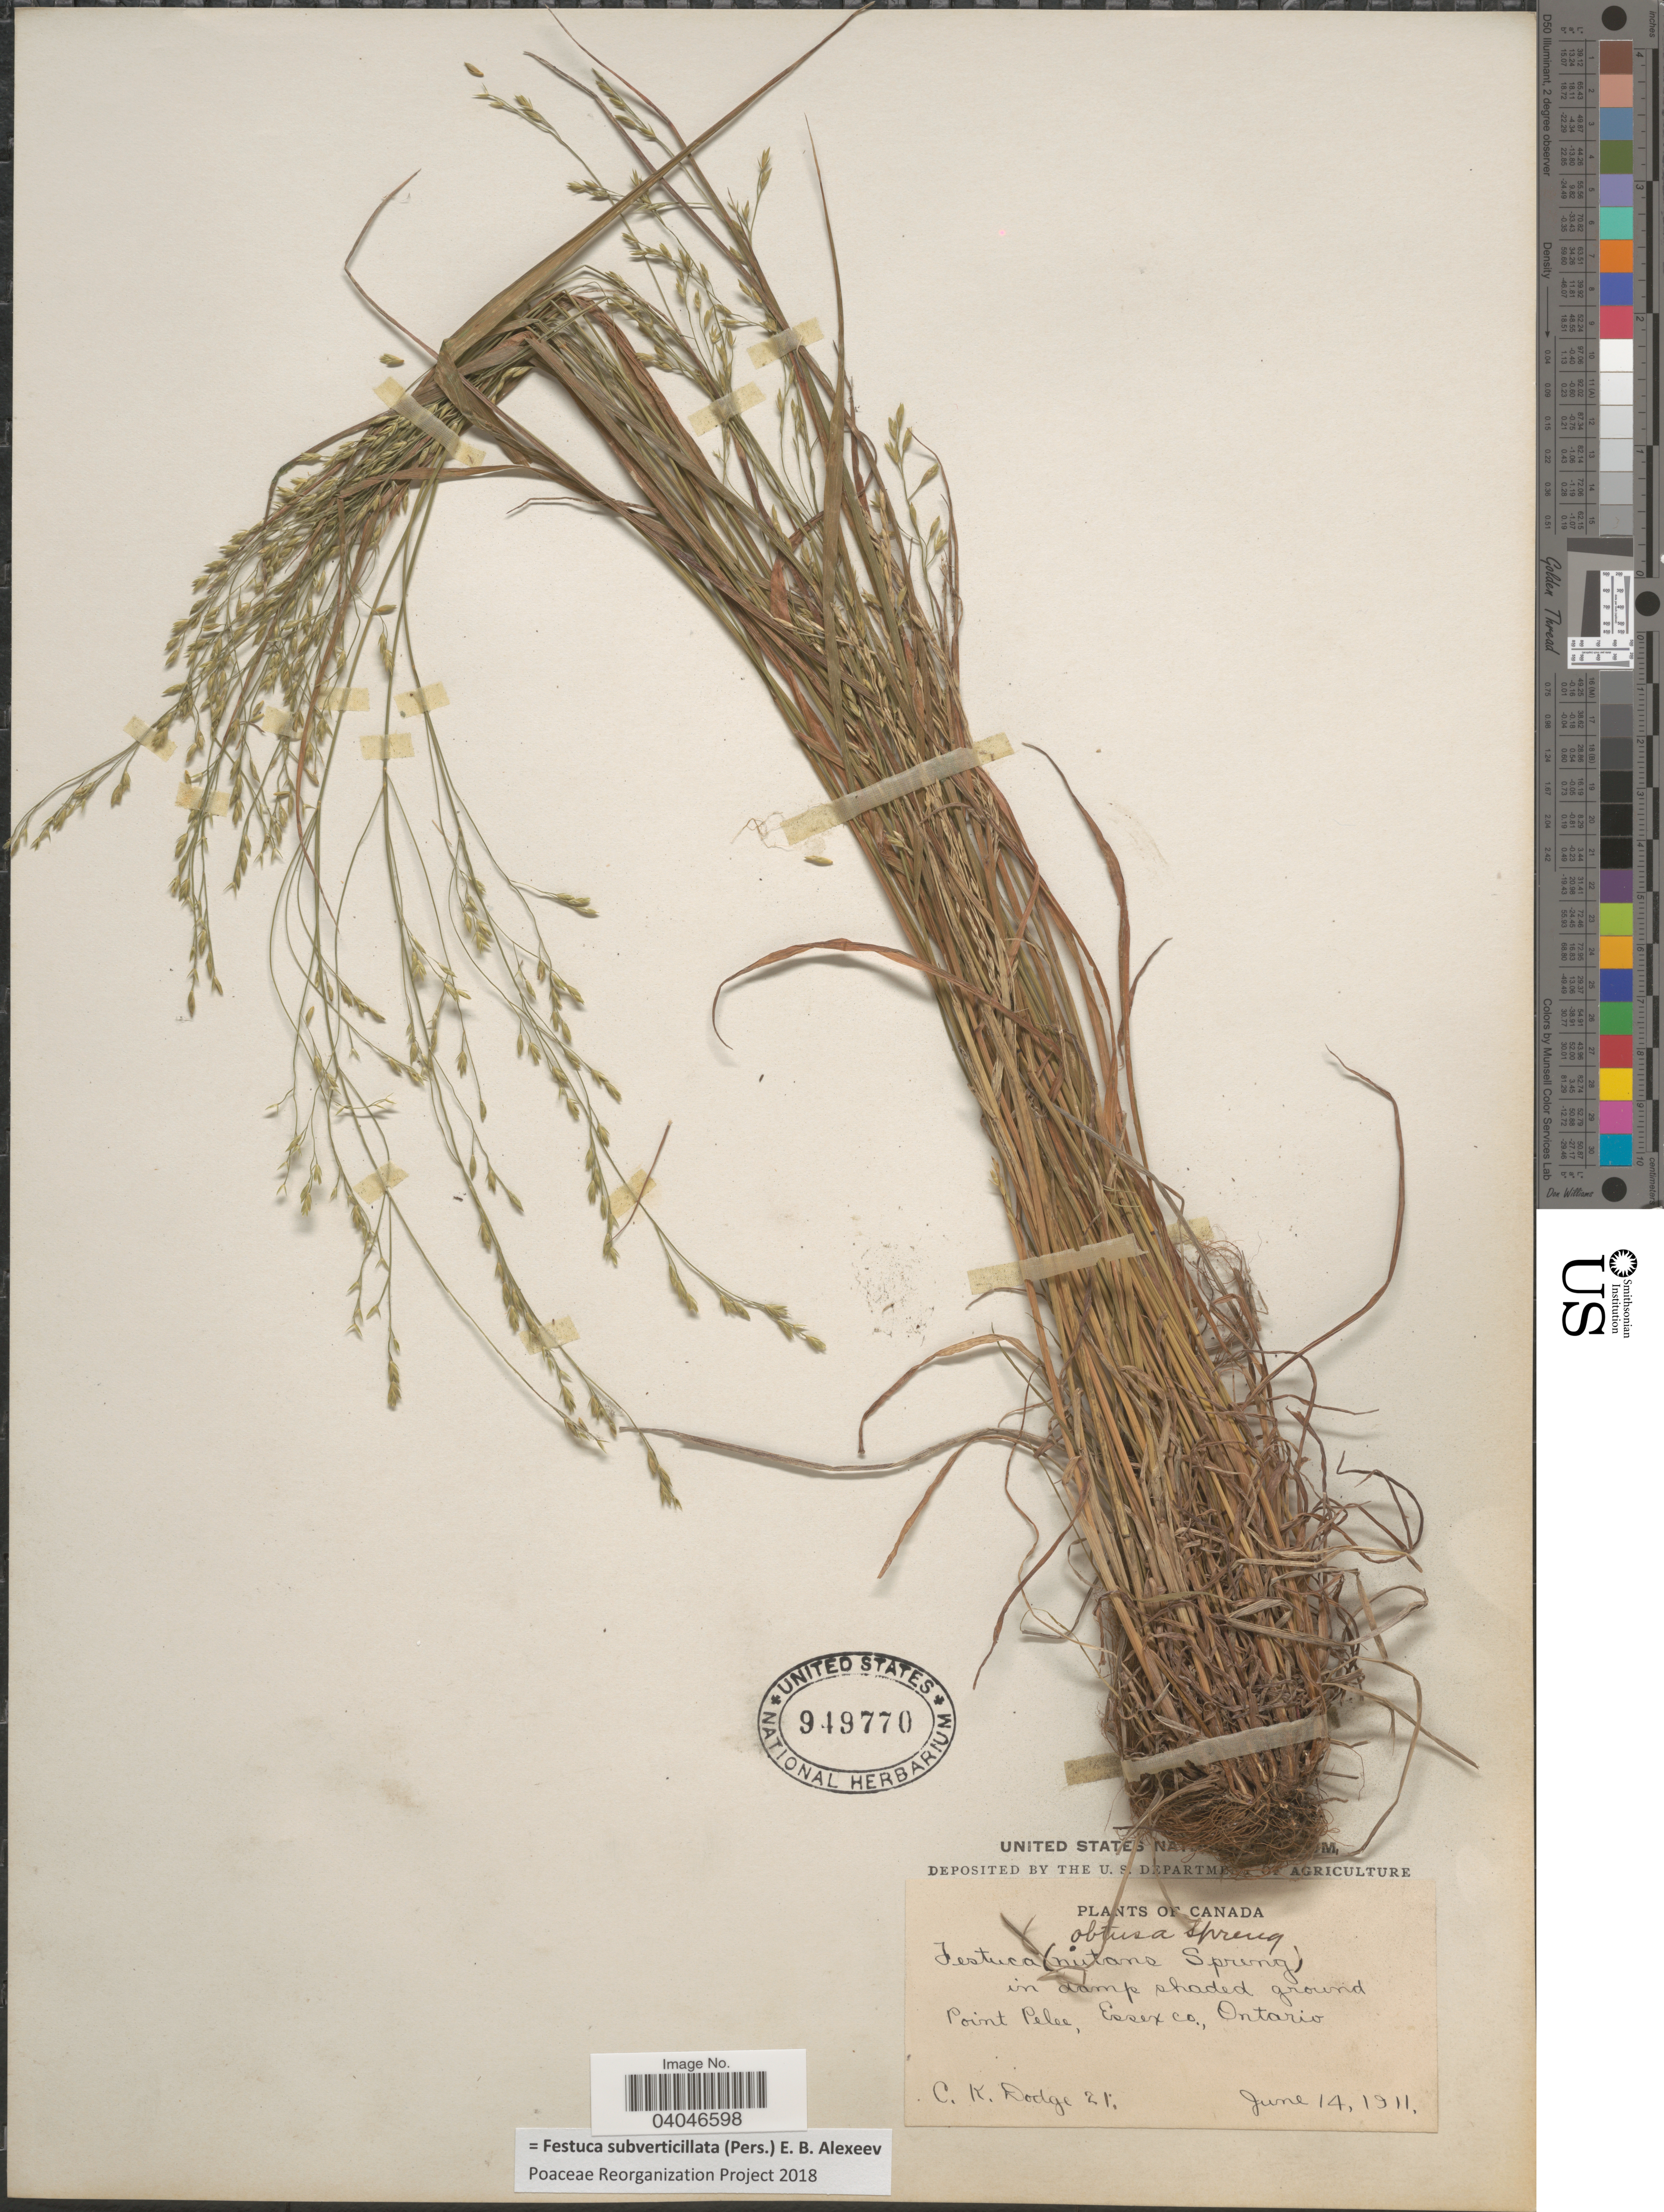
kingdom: Plantae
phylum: Tracheophyta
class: Liliopsida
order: Poales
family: Poaceae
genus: Festuca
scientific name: Festuca subverticillata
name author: (Pers.) E.B. Alexeev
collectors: C. Dodge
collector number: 21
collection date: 1911-06-14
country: Canada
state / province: Ontario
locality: Point Pelee, Essex Co.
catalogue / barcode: US 949770